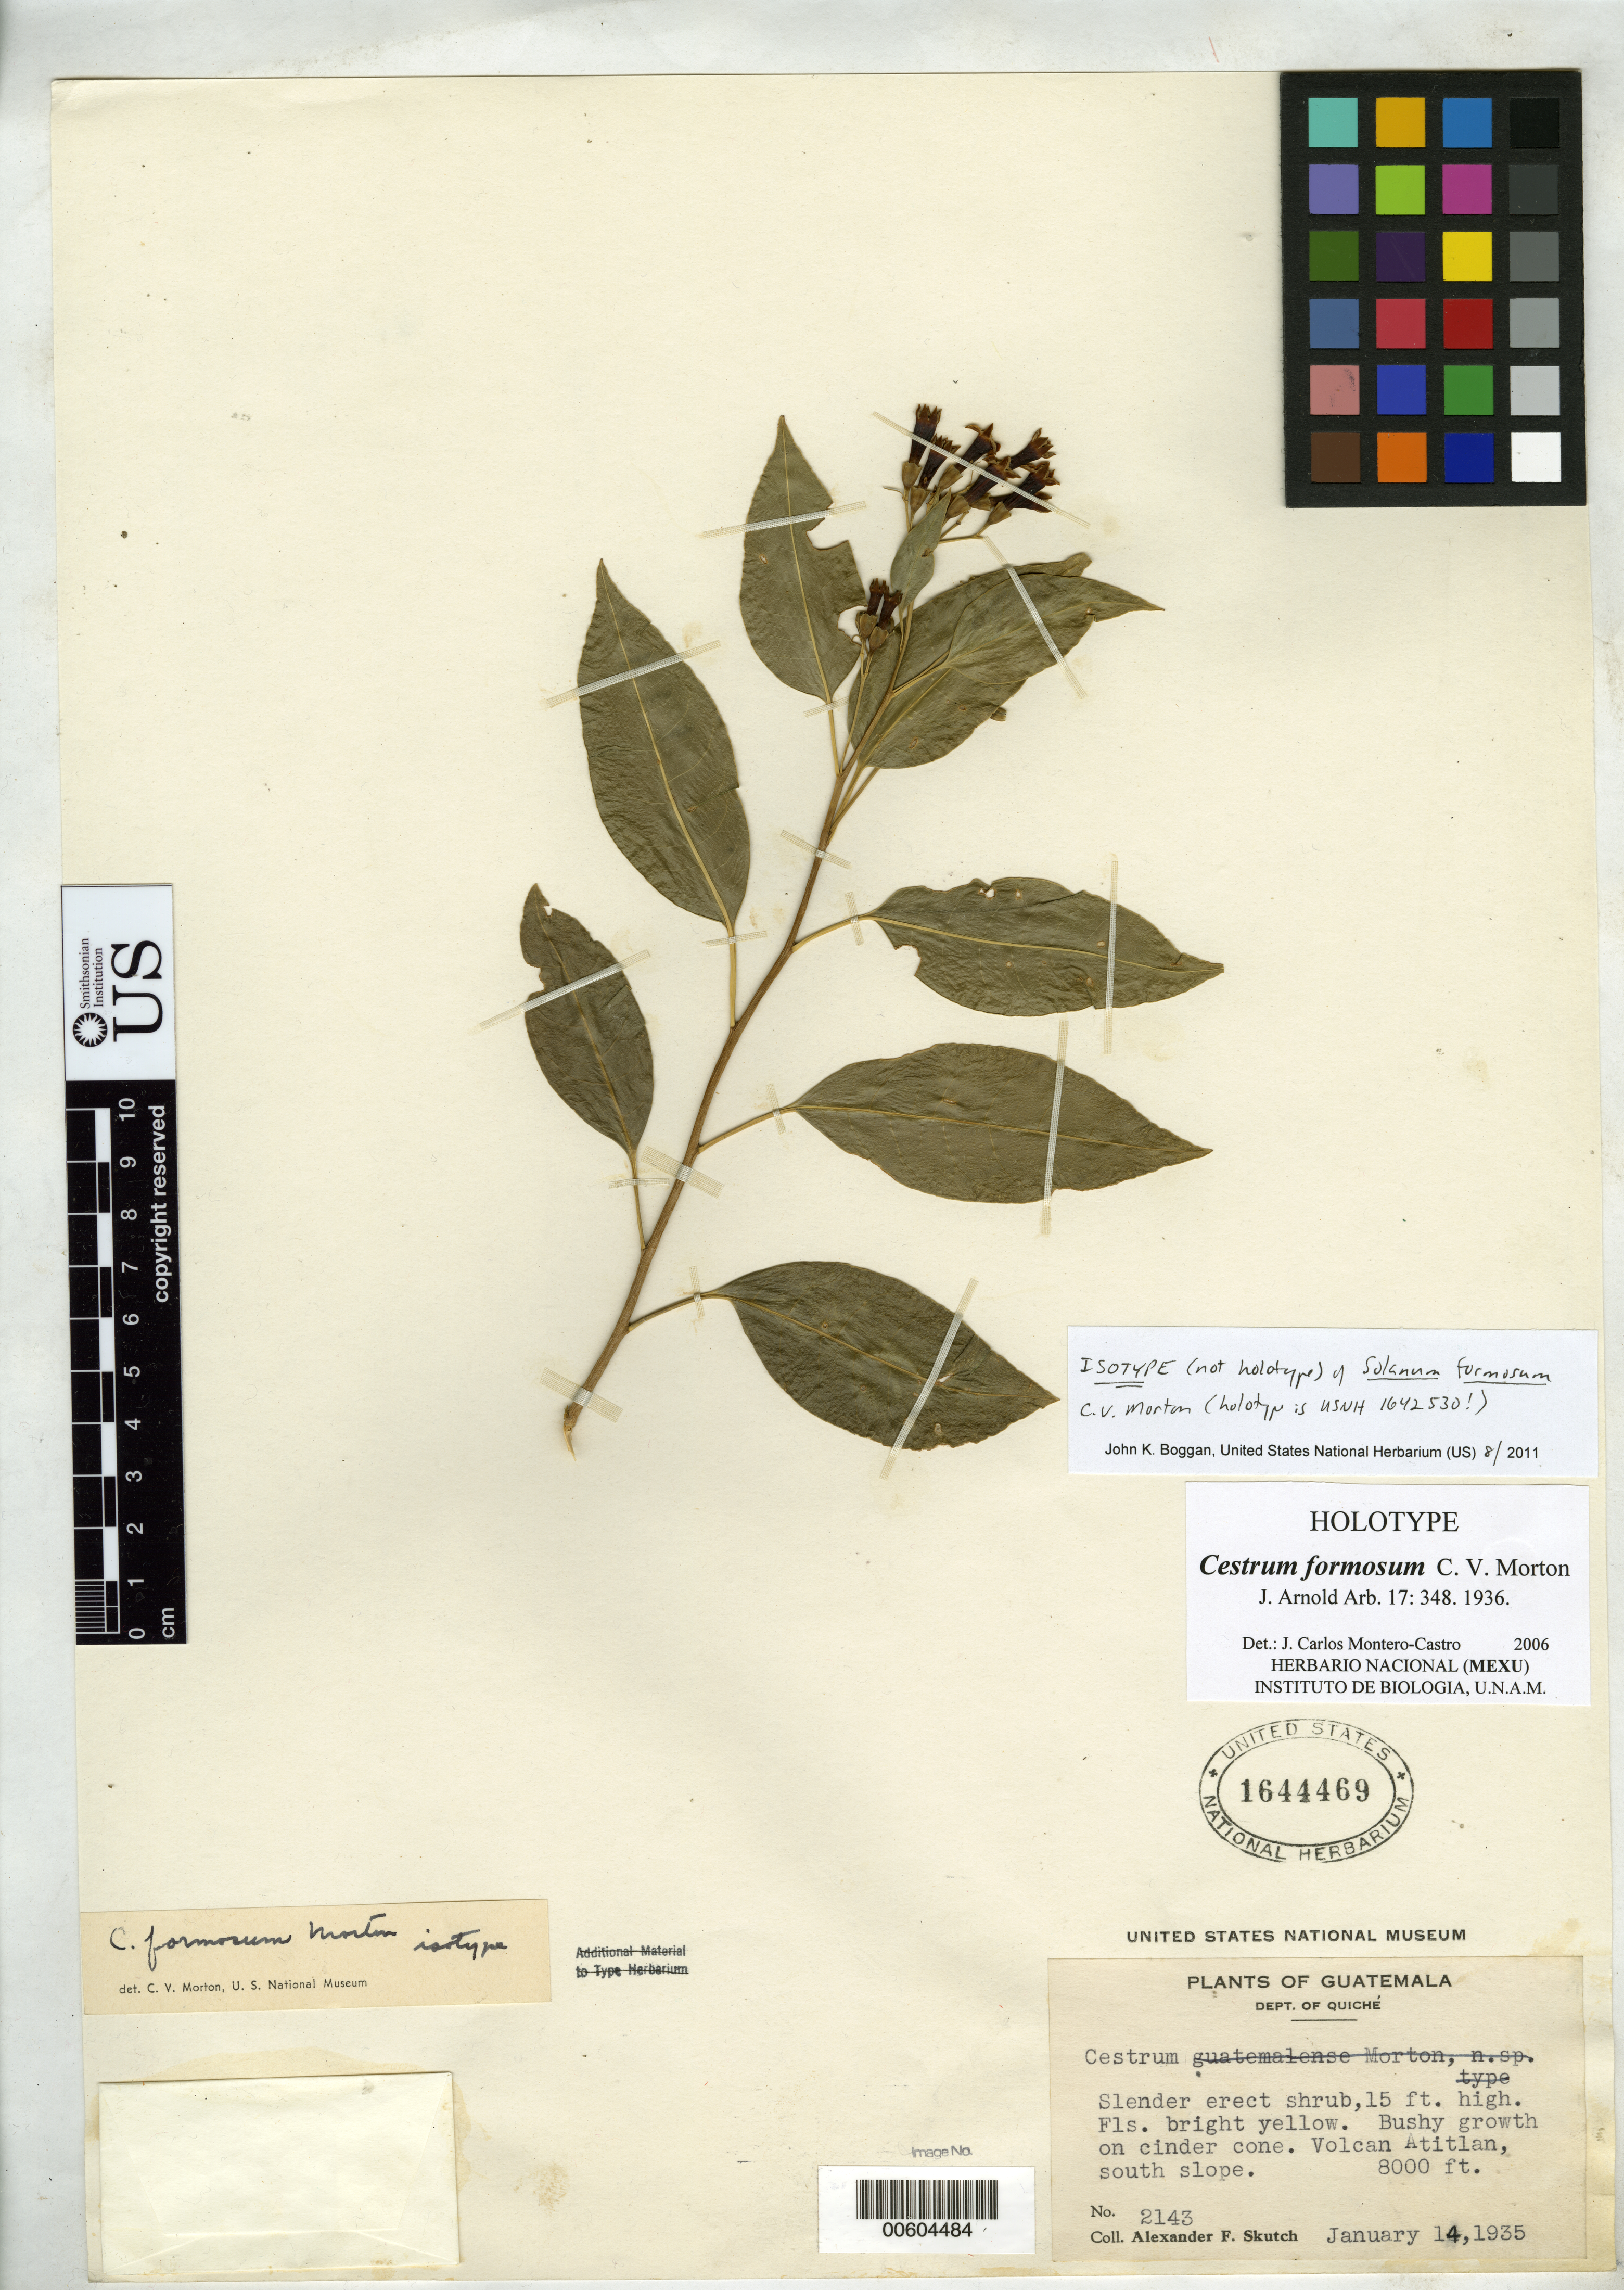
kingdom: Plantae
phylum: Tracheophyta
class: Magnoliopsida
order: Solanales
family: Solanaceae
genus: Cestrum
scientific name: Cestrum formosum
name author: C.V. Morton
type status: Isotype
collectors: A. F. Skutch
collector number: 2143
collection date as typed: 14 Jan 1935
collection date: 1935-01-14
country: Guatemala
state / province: Suchitepéquez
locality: South slope of Volcan Atitlan.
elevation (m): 2438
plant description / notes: Erroneously annotated as holotype by J.C. Montero-Castro (2006); holotype is USNH 1642530.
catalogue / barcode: US 1644469